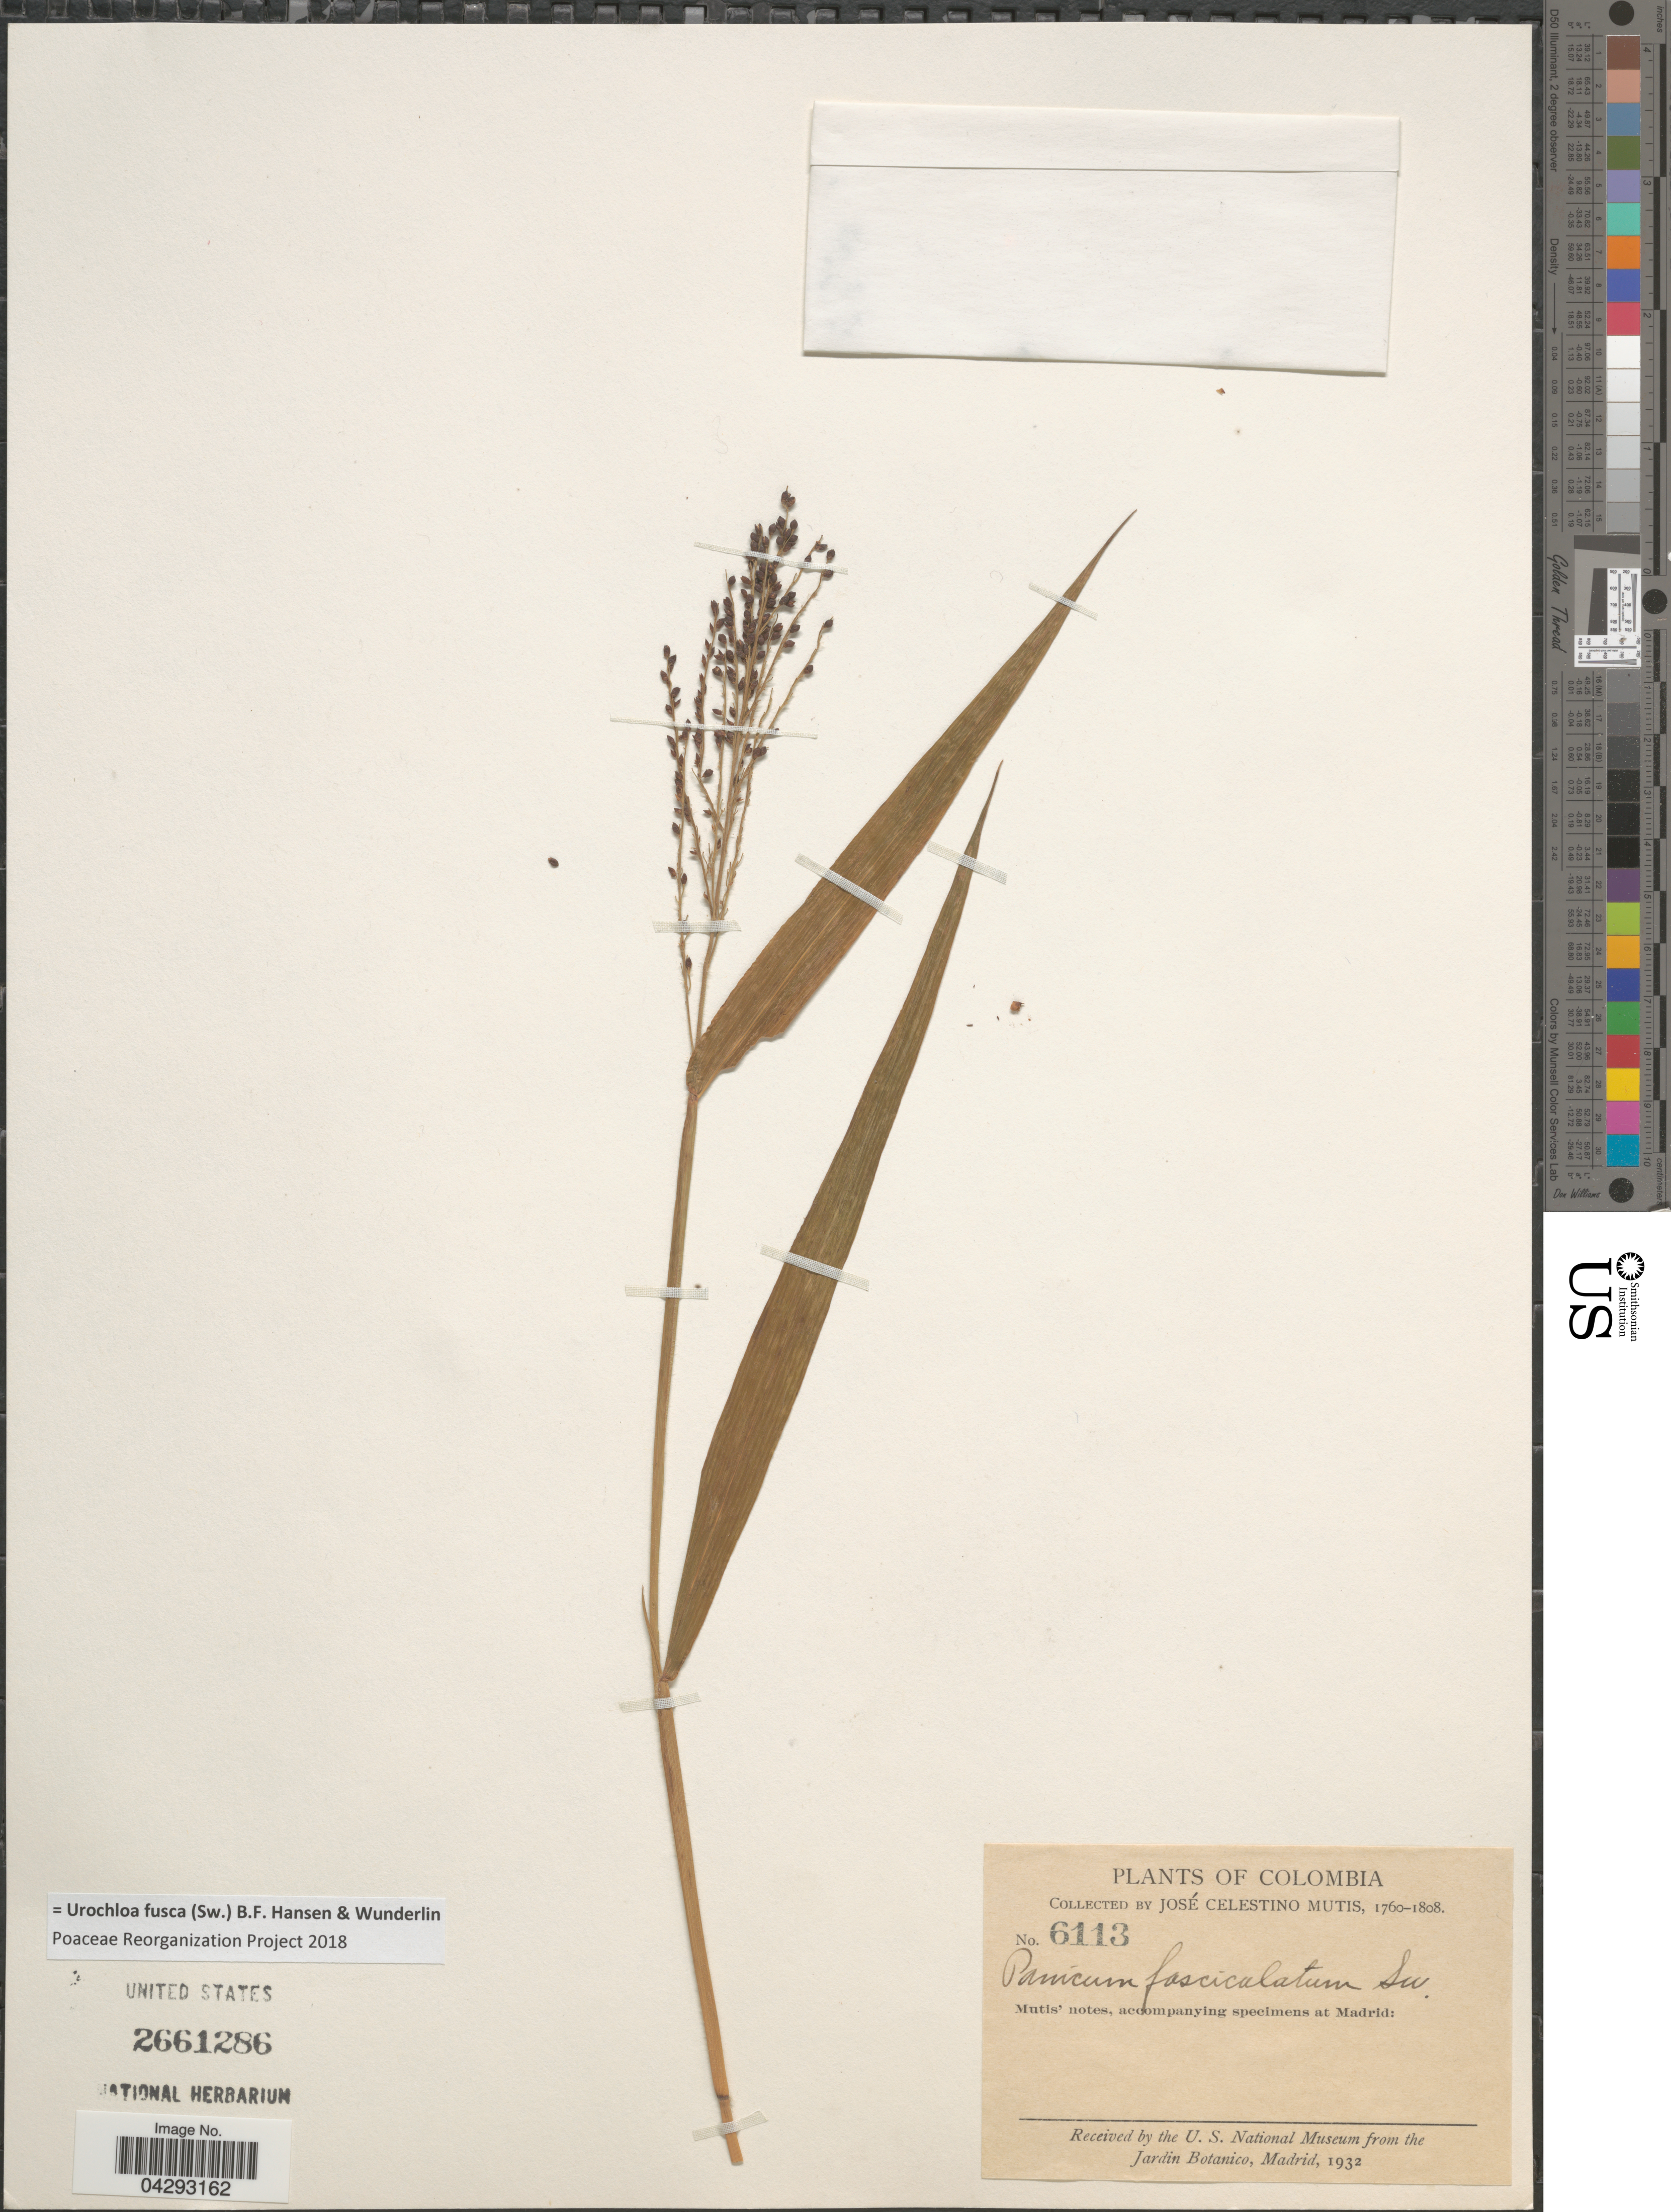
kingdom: Plantae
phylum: Tracheophyta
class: Liliopsida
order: Poales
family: Poaceae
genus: Urochloa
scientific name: Urochloa fusca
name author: (Sw.) B.F. Hansen & Wunderlin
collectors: J. C. B. Mutis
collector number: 6113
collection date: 1760/1808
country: Colombia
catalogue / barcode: US 2661286